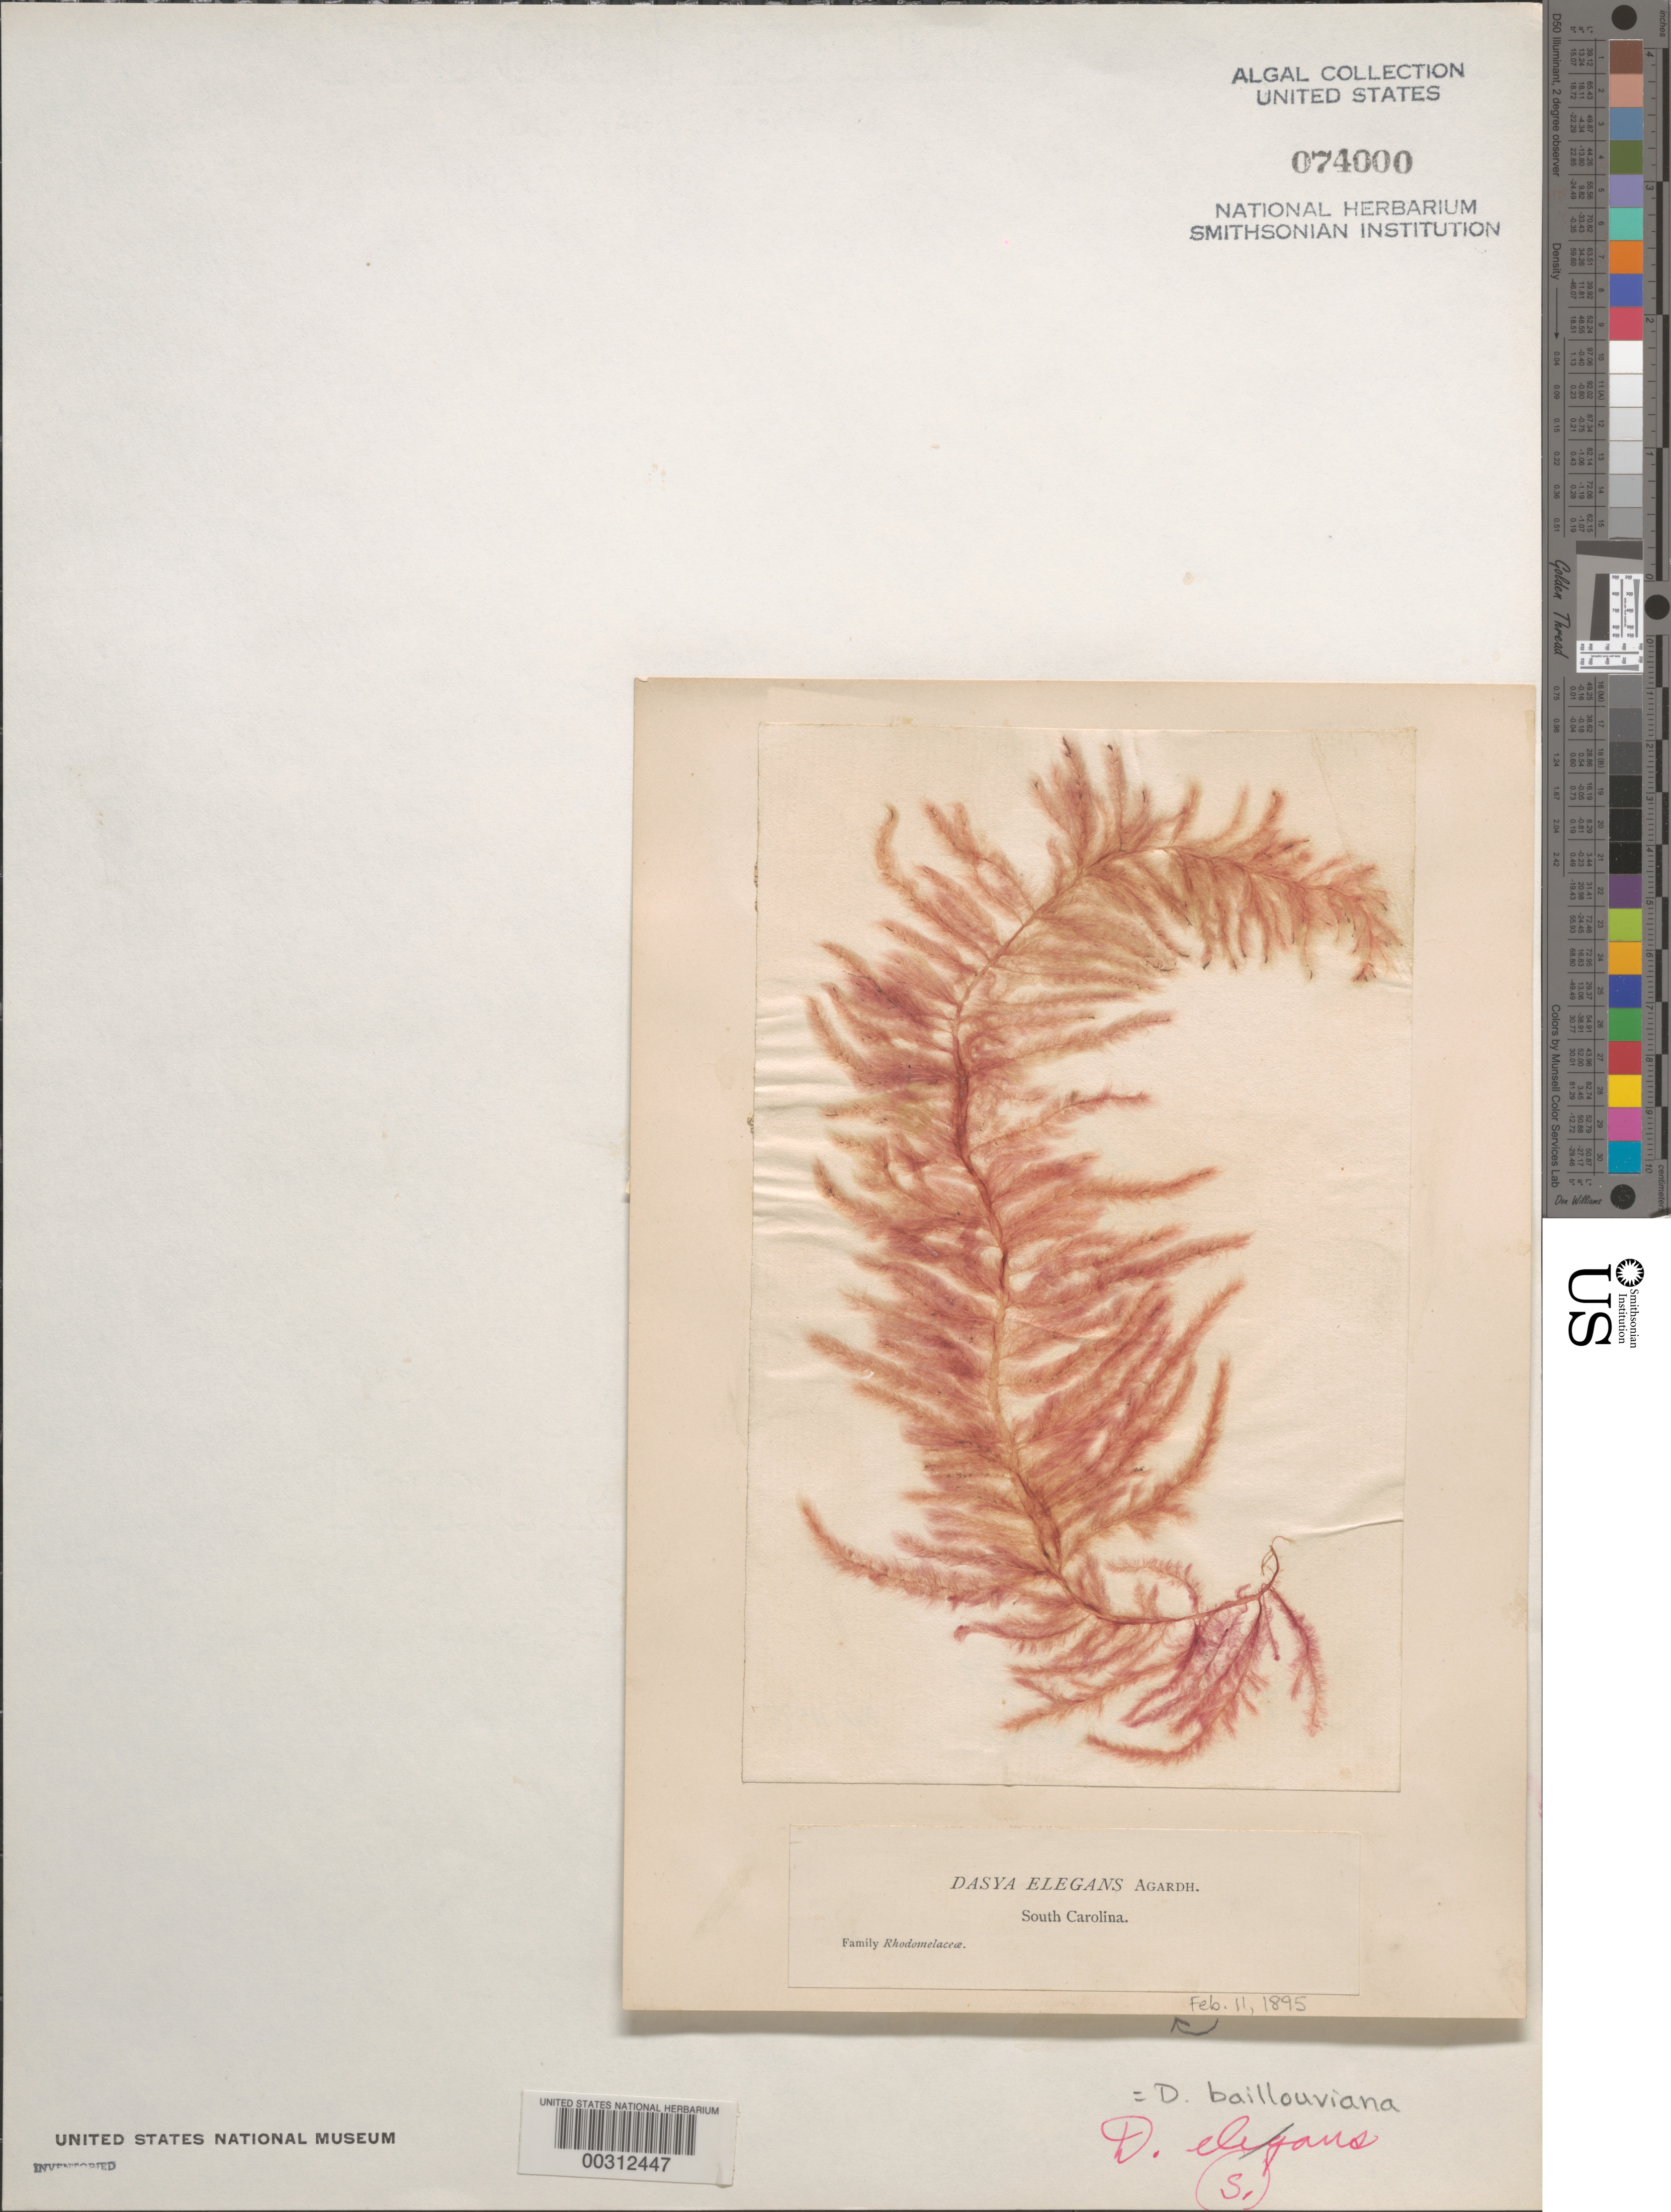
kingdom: Plantae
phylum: Rhodophyta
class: Florideophyceae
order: Ceramiales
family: Dasyaceae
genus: Dasya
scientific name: Dasya pedicellata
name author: (C. Agardh) C. Agardh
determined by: Algae name updating Project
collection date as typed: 11 Feb 1895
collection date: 1895-02-11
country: United States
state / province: South Carolina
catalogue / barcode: US 74000